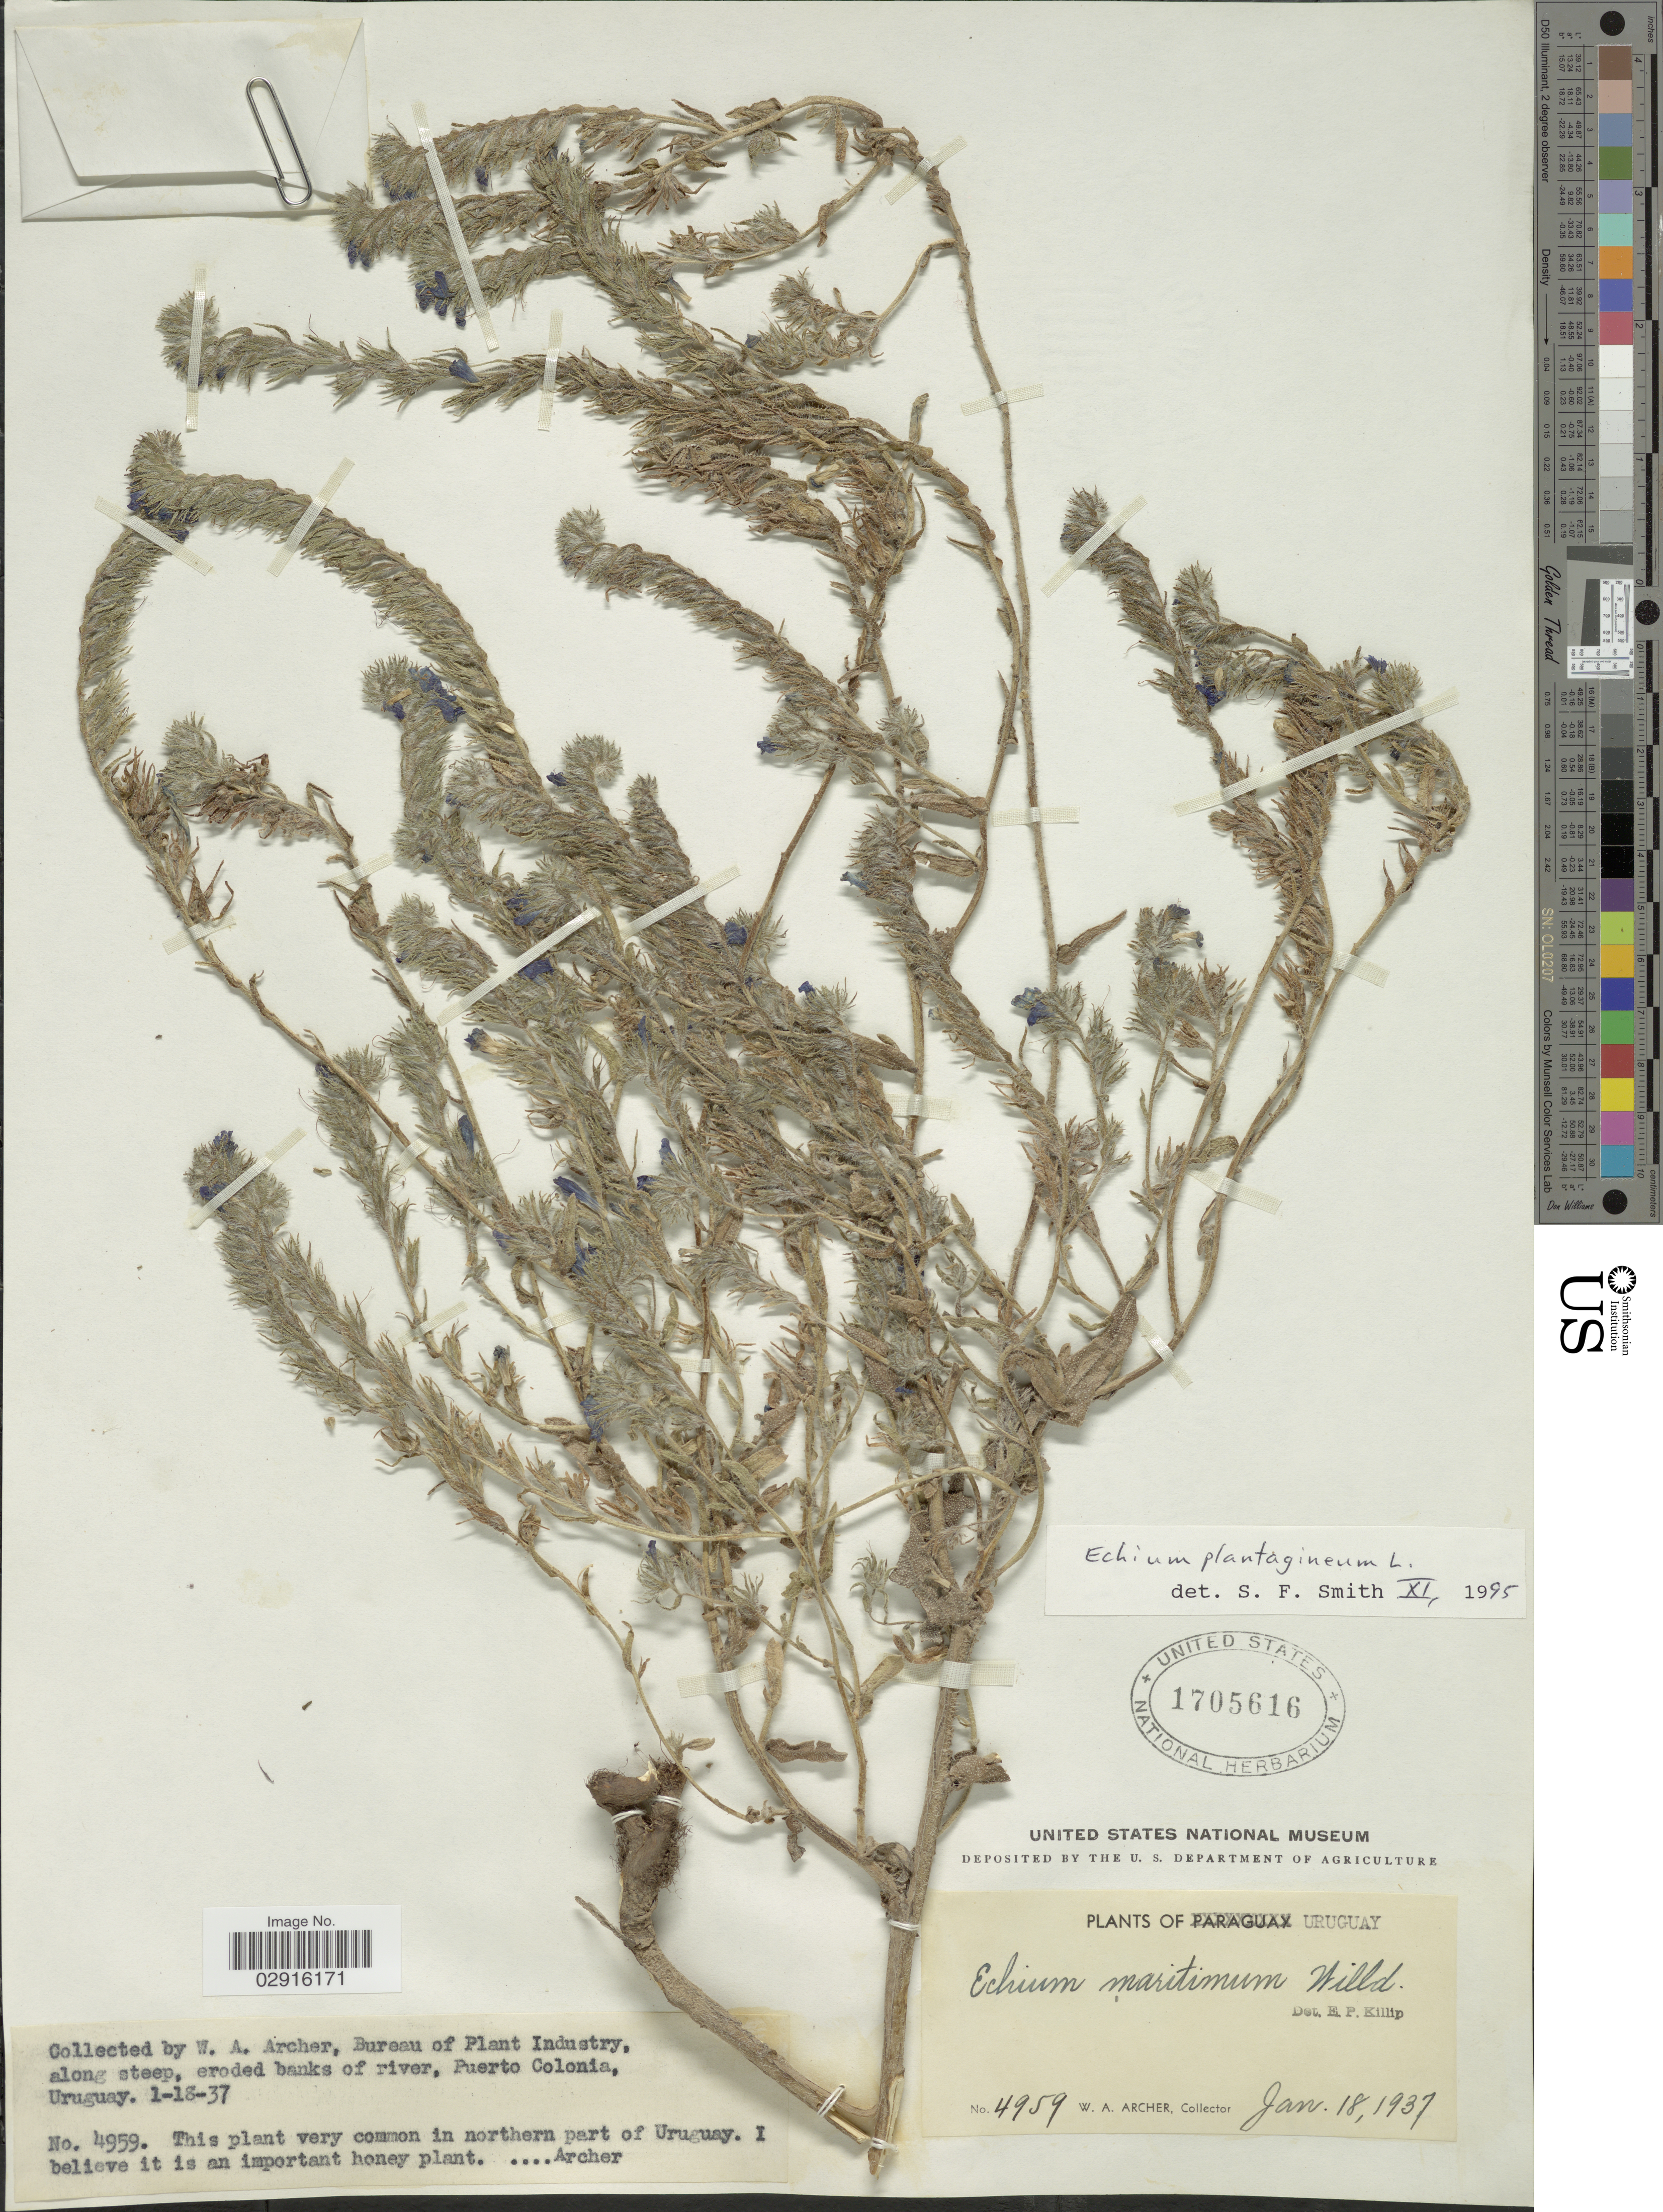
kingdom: Plantae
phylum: Tracheophyta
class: Magnoliopsida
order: Boraginales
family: Boraginaceae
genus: Echium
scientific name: Echium plantagineum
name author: L.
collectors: W. Archer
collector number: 4959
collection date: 1937-01-18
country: Uruguay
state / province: Colonia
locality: Bureau of Plant Industry, along steep, eroded banks of river, Puerto Colonia.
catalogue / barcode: US 1705616